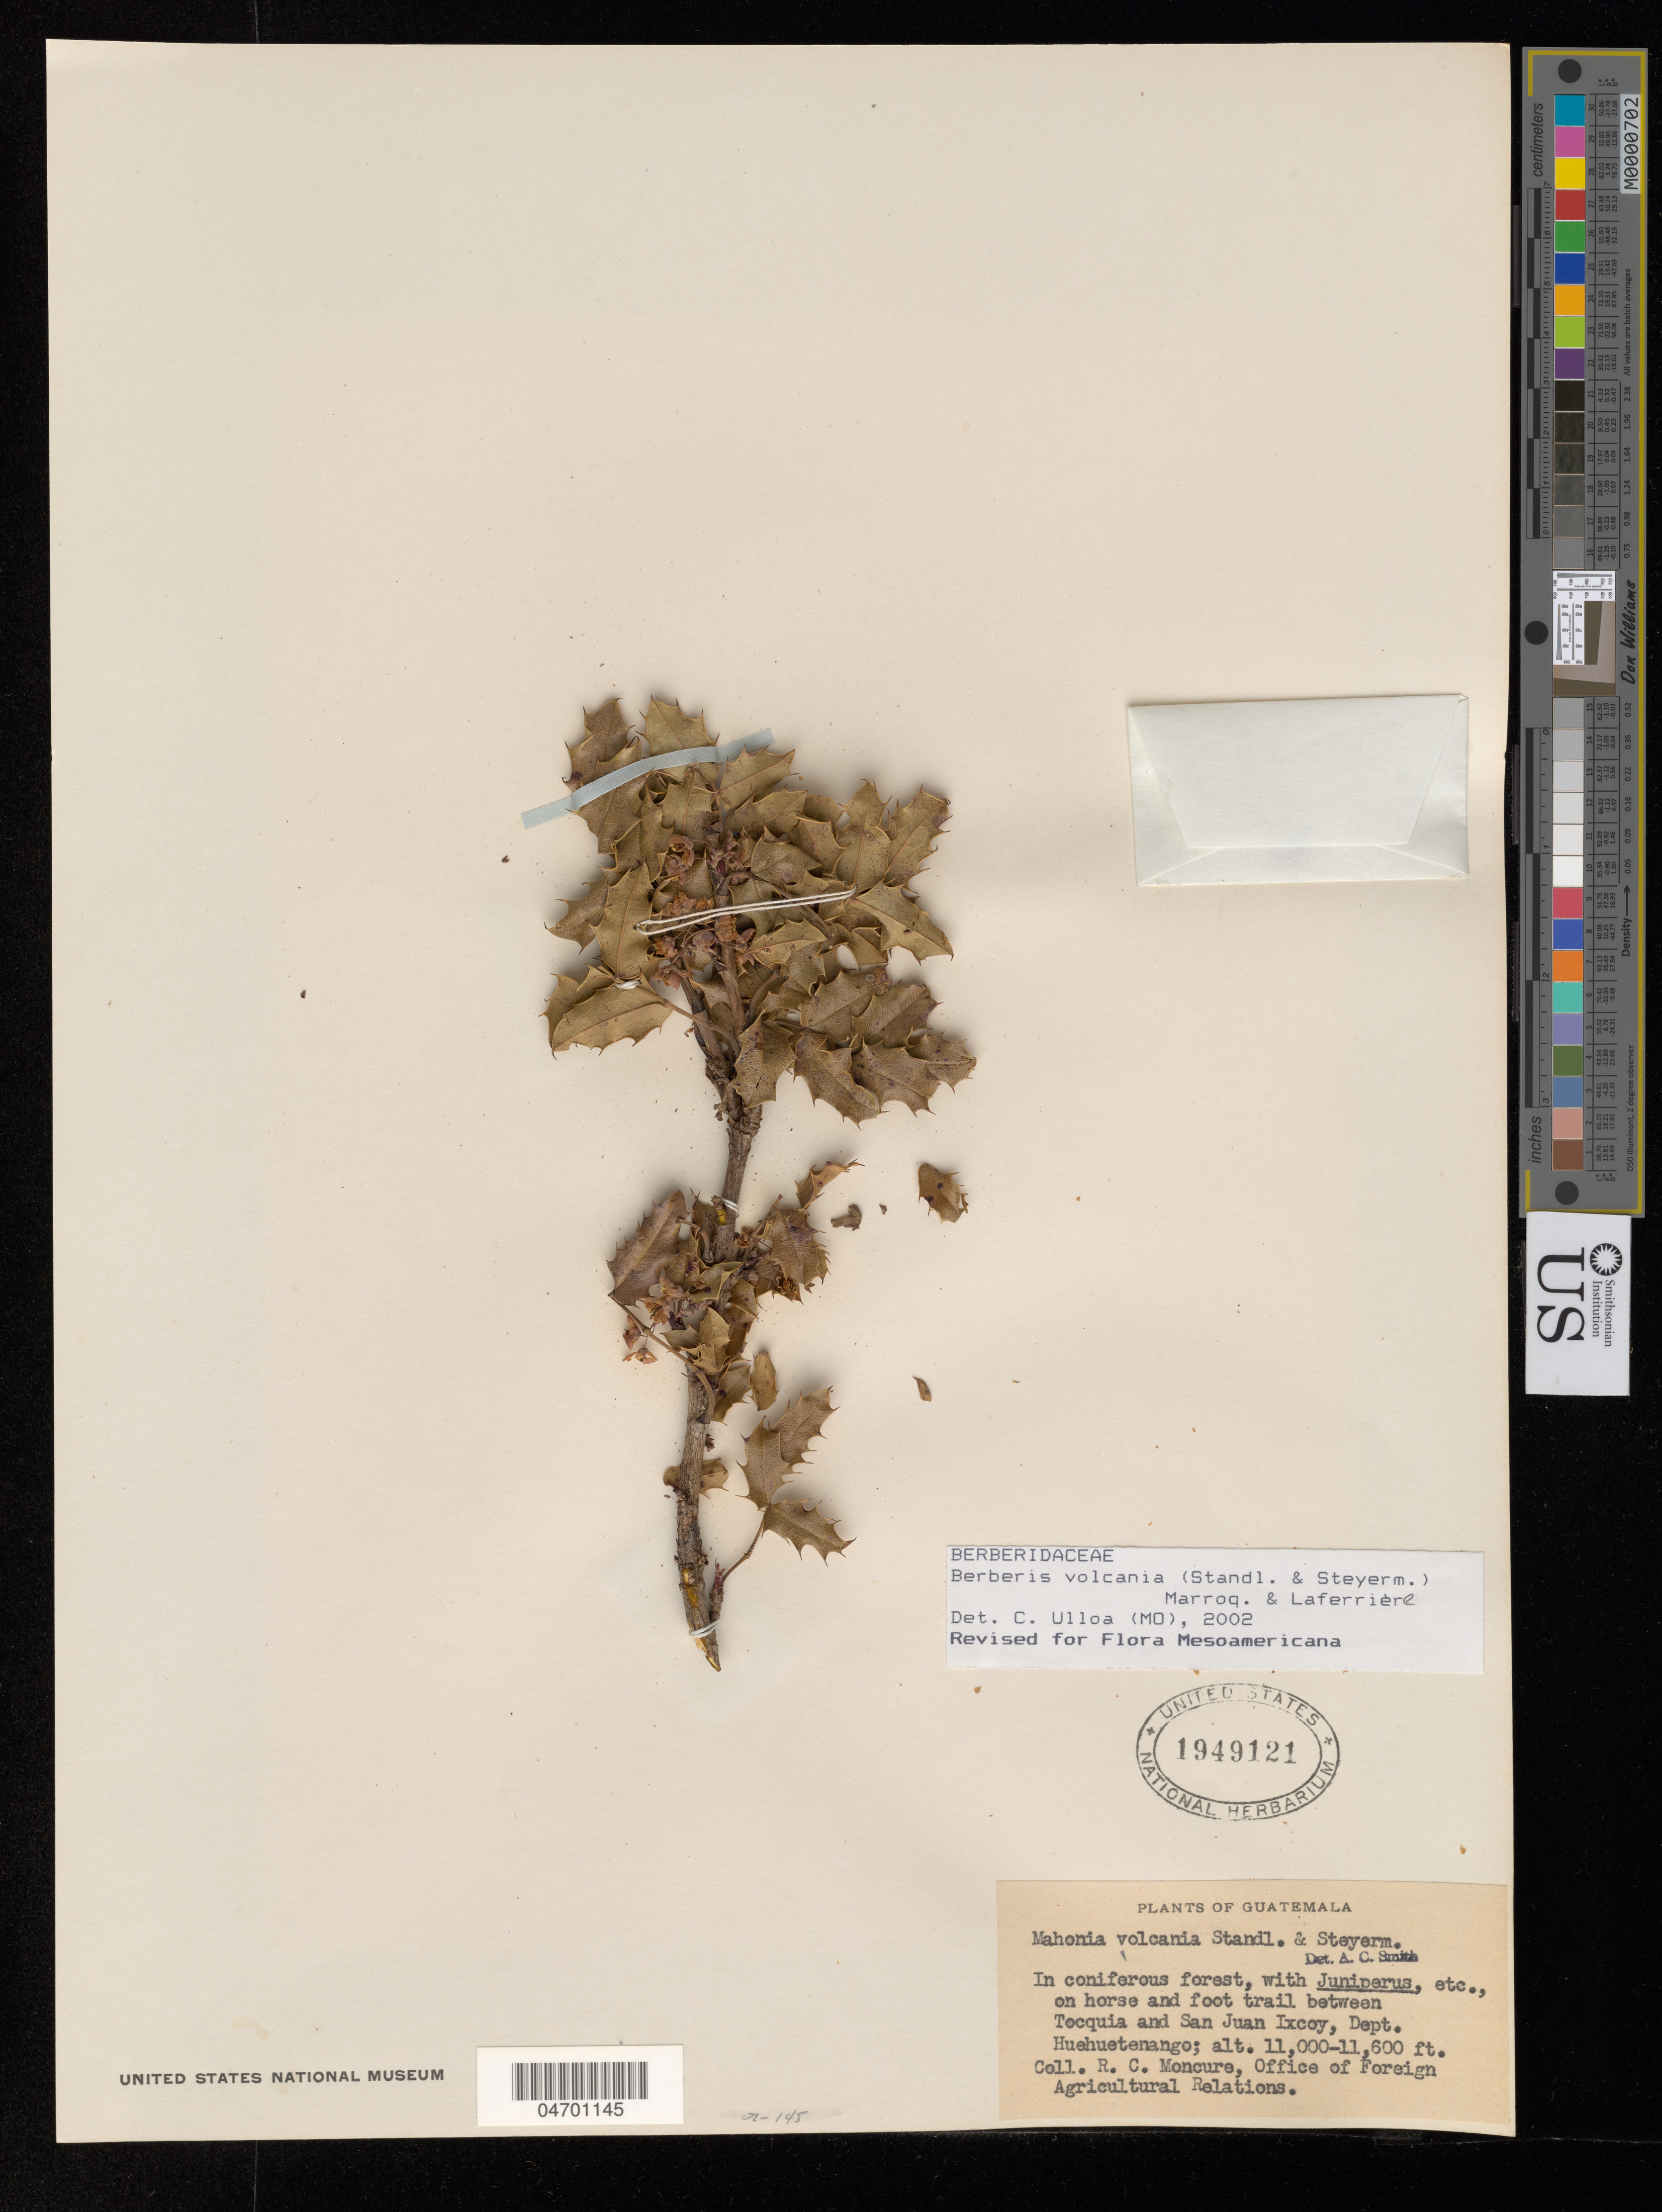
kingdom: Plantae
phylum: Tracheophyta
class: Magnoliopsida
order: Ranunculales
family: Berberidaceae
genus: Berberis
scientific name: Berberis volcania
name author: (Standl. & Steyerm.) Marroq. & Laferr.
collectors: R. Moncure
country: Guatemala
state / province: Huehuetenango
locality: On horse and foot trail between Tocquia and San Juan Ixcoy, Dept. Huehuetenango.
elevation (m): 3353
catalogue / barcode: US 1949121